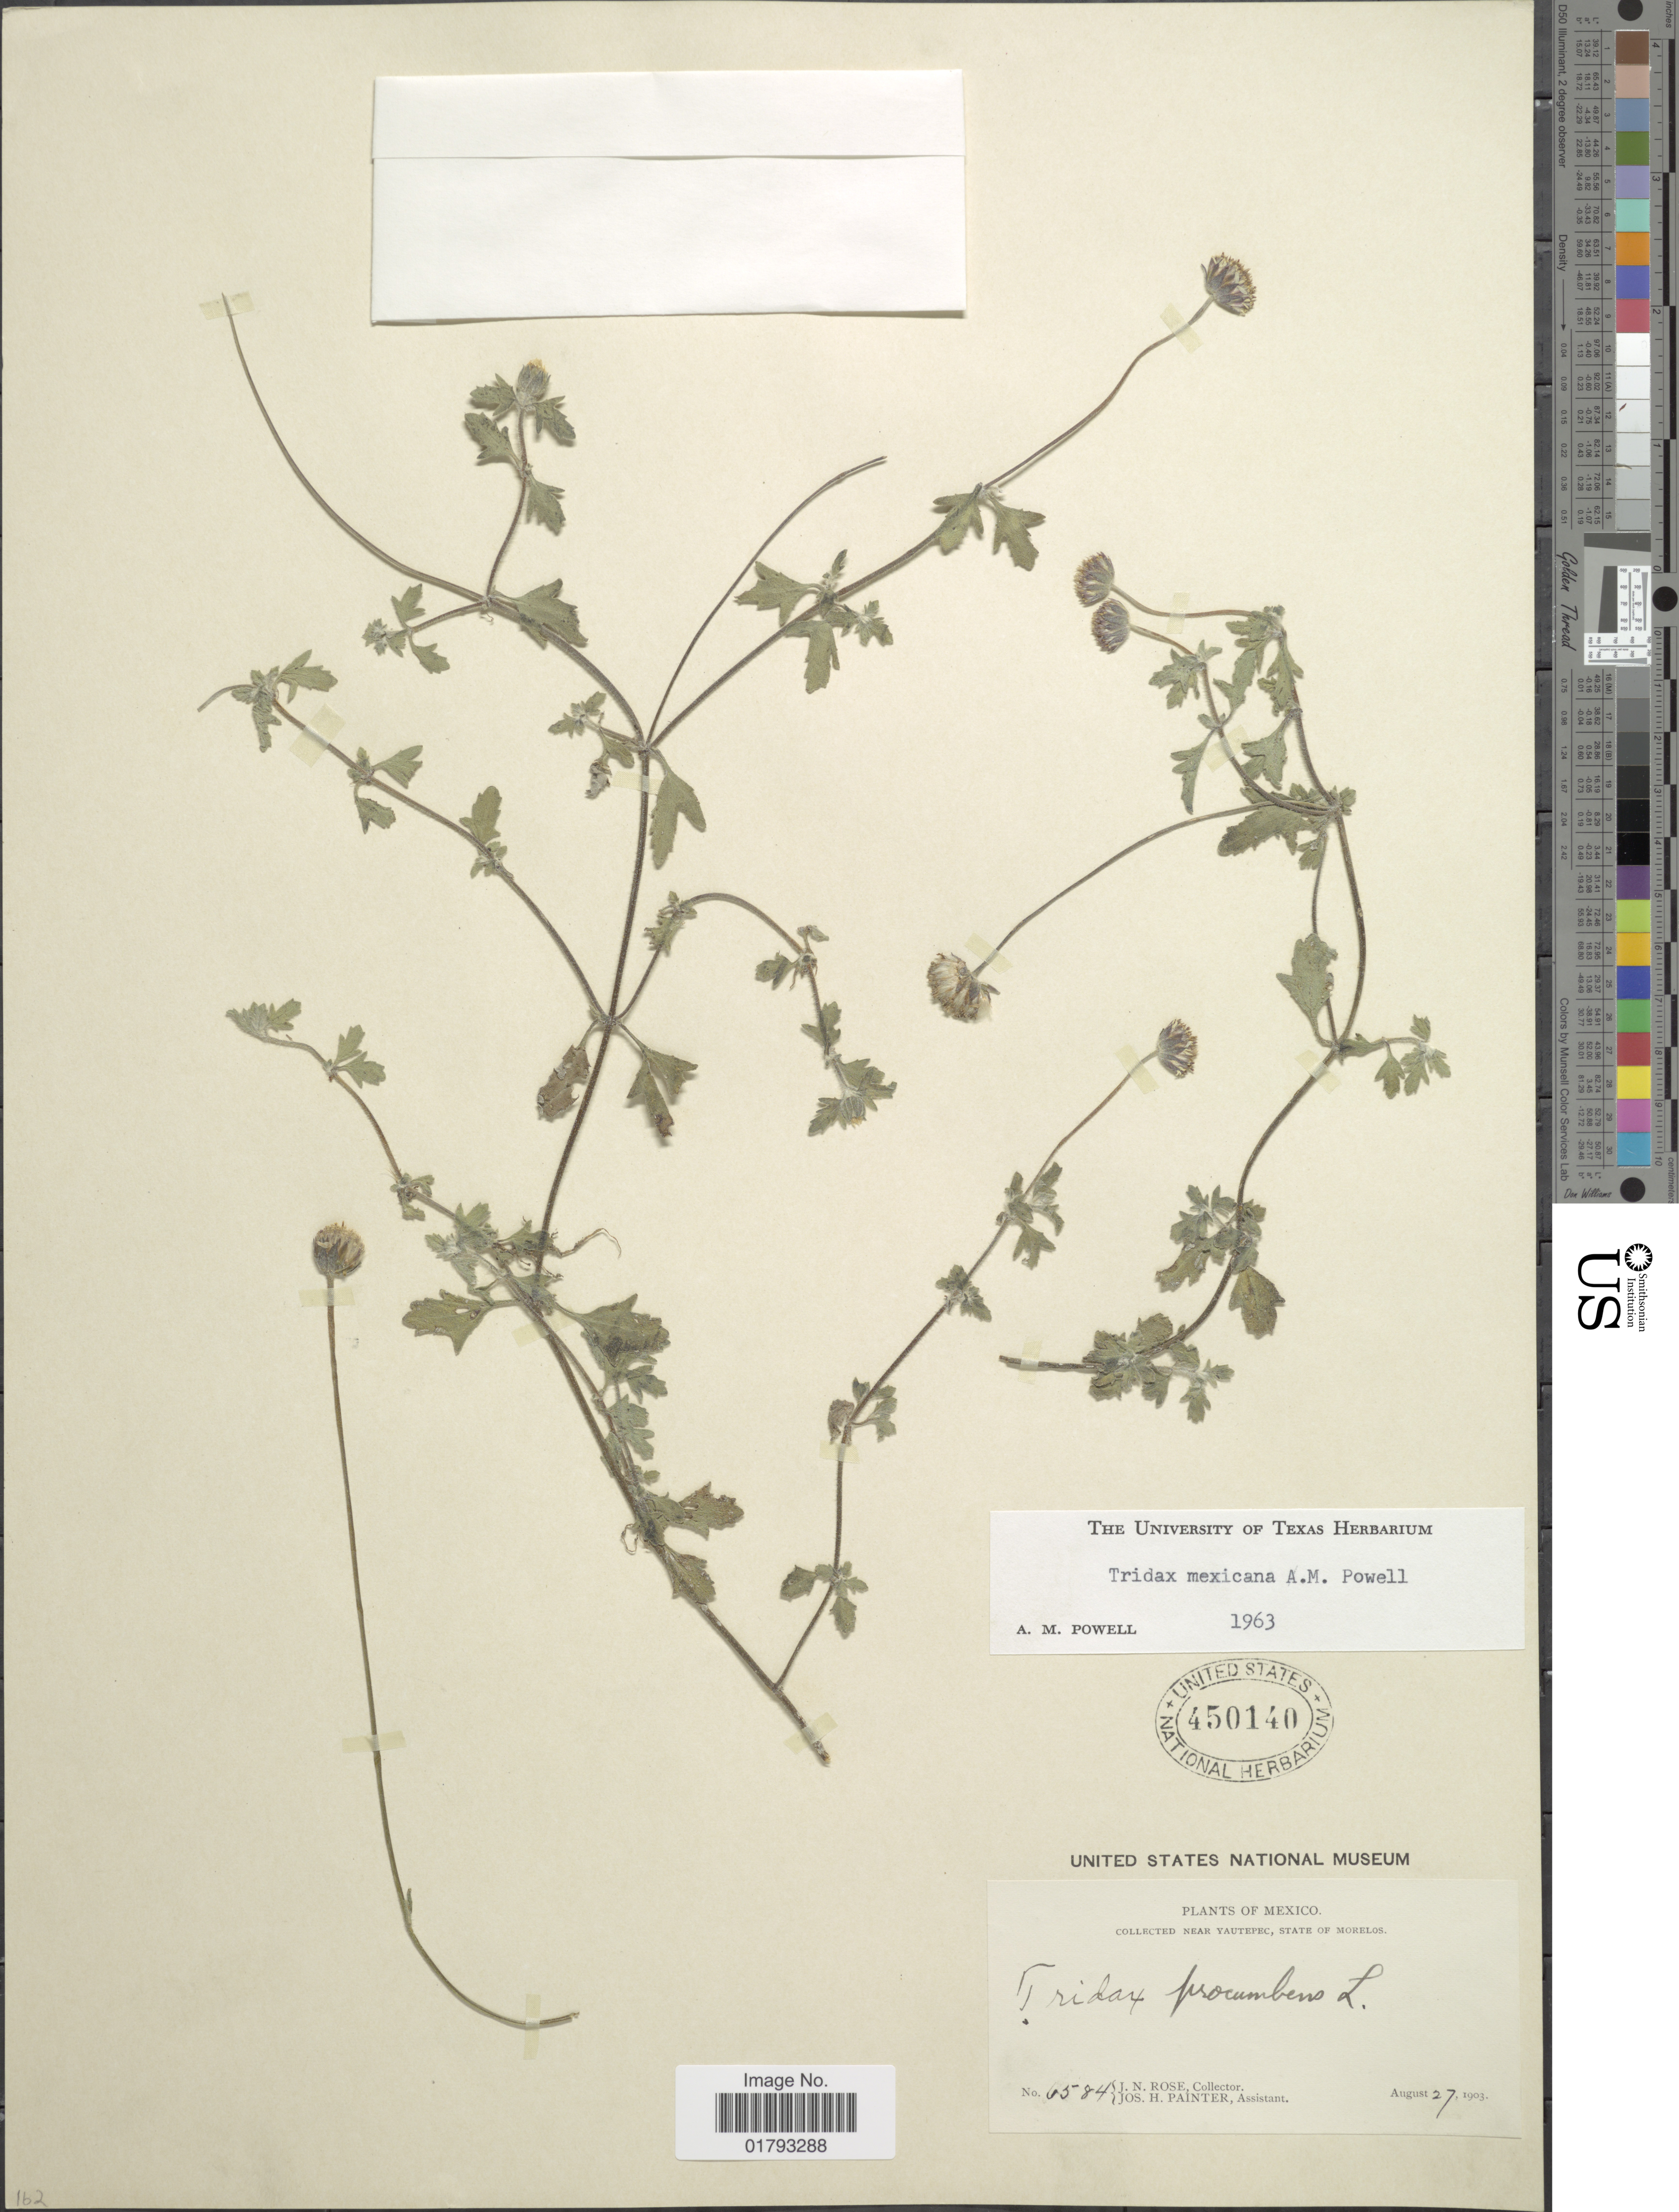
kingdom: Plantae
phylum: Tracheophyta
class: Magnoliopsida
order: Asterales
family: Asteraceae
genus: Tridax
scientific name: Tridax mexicana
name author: A.M. Powell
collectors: J. N. Rose & J. H. Painter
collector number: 6584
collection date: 1903-08-27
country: Mexico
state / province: Morelos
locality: Near Yatepec, State of Morelos.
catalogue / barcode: US 450140